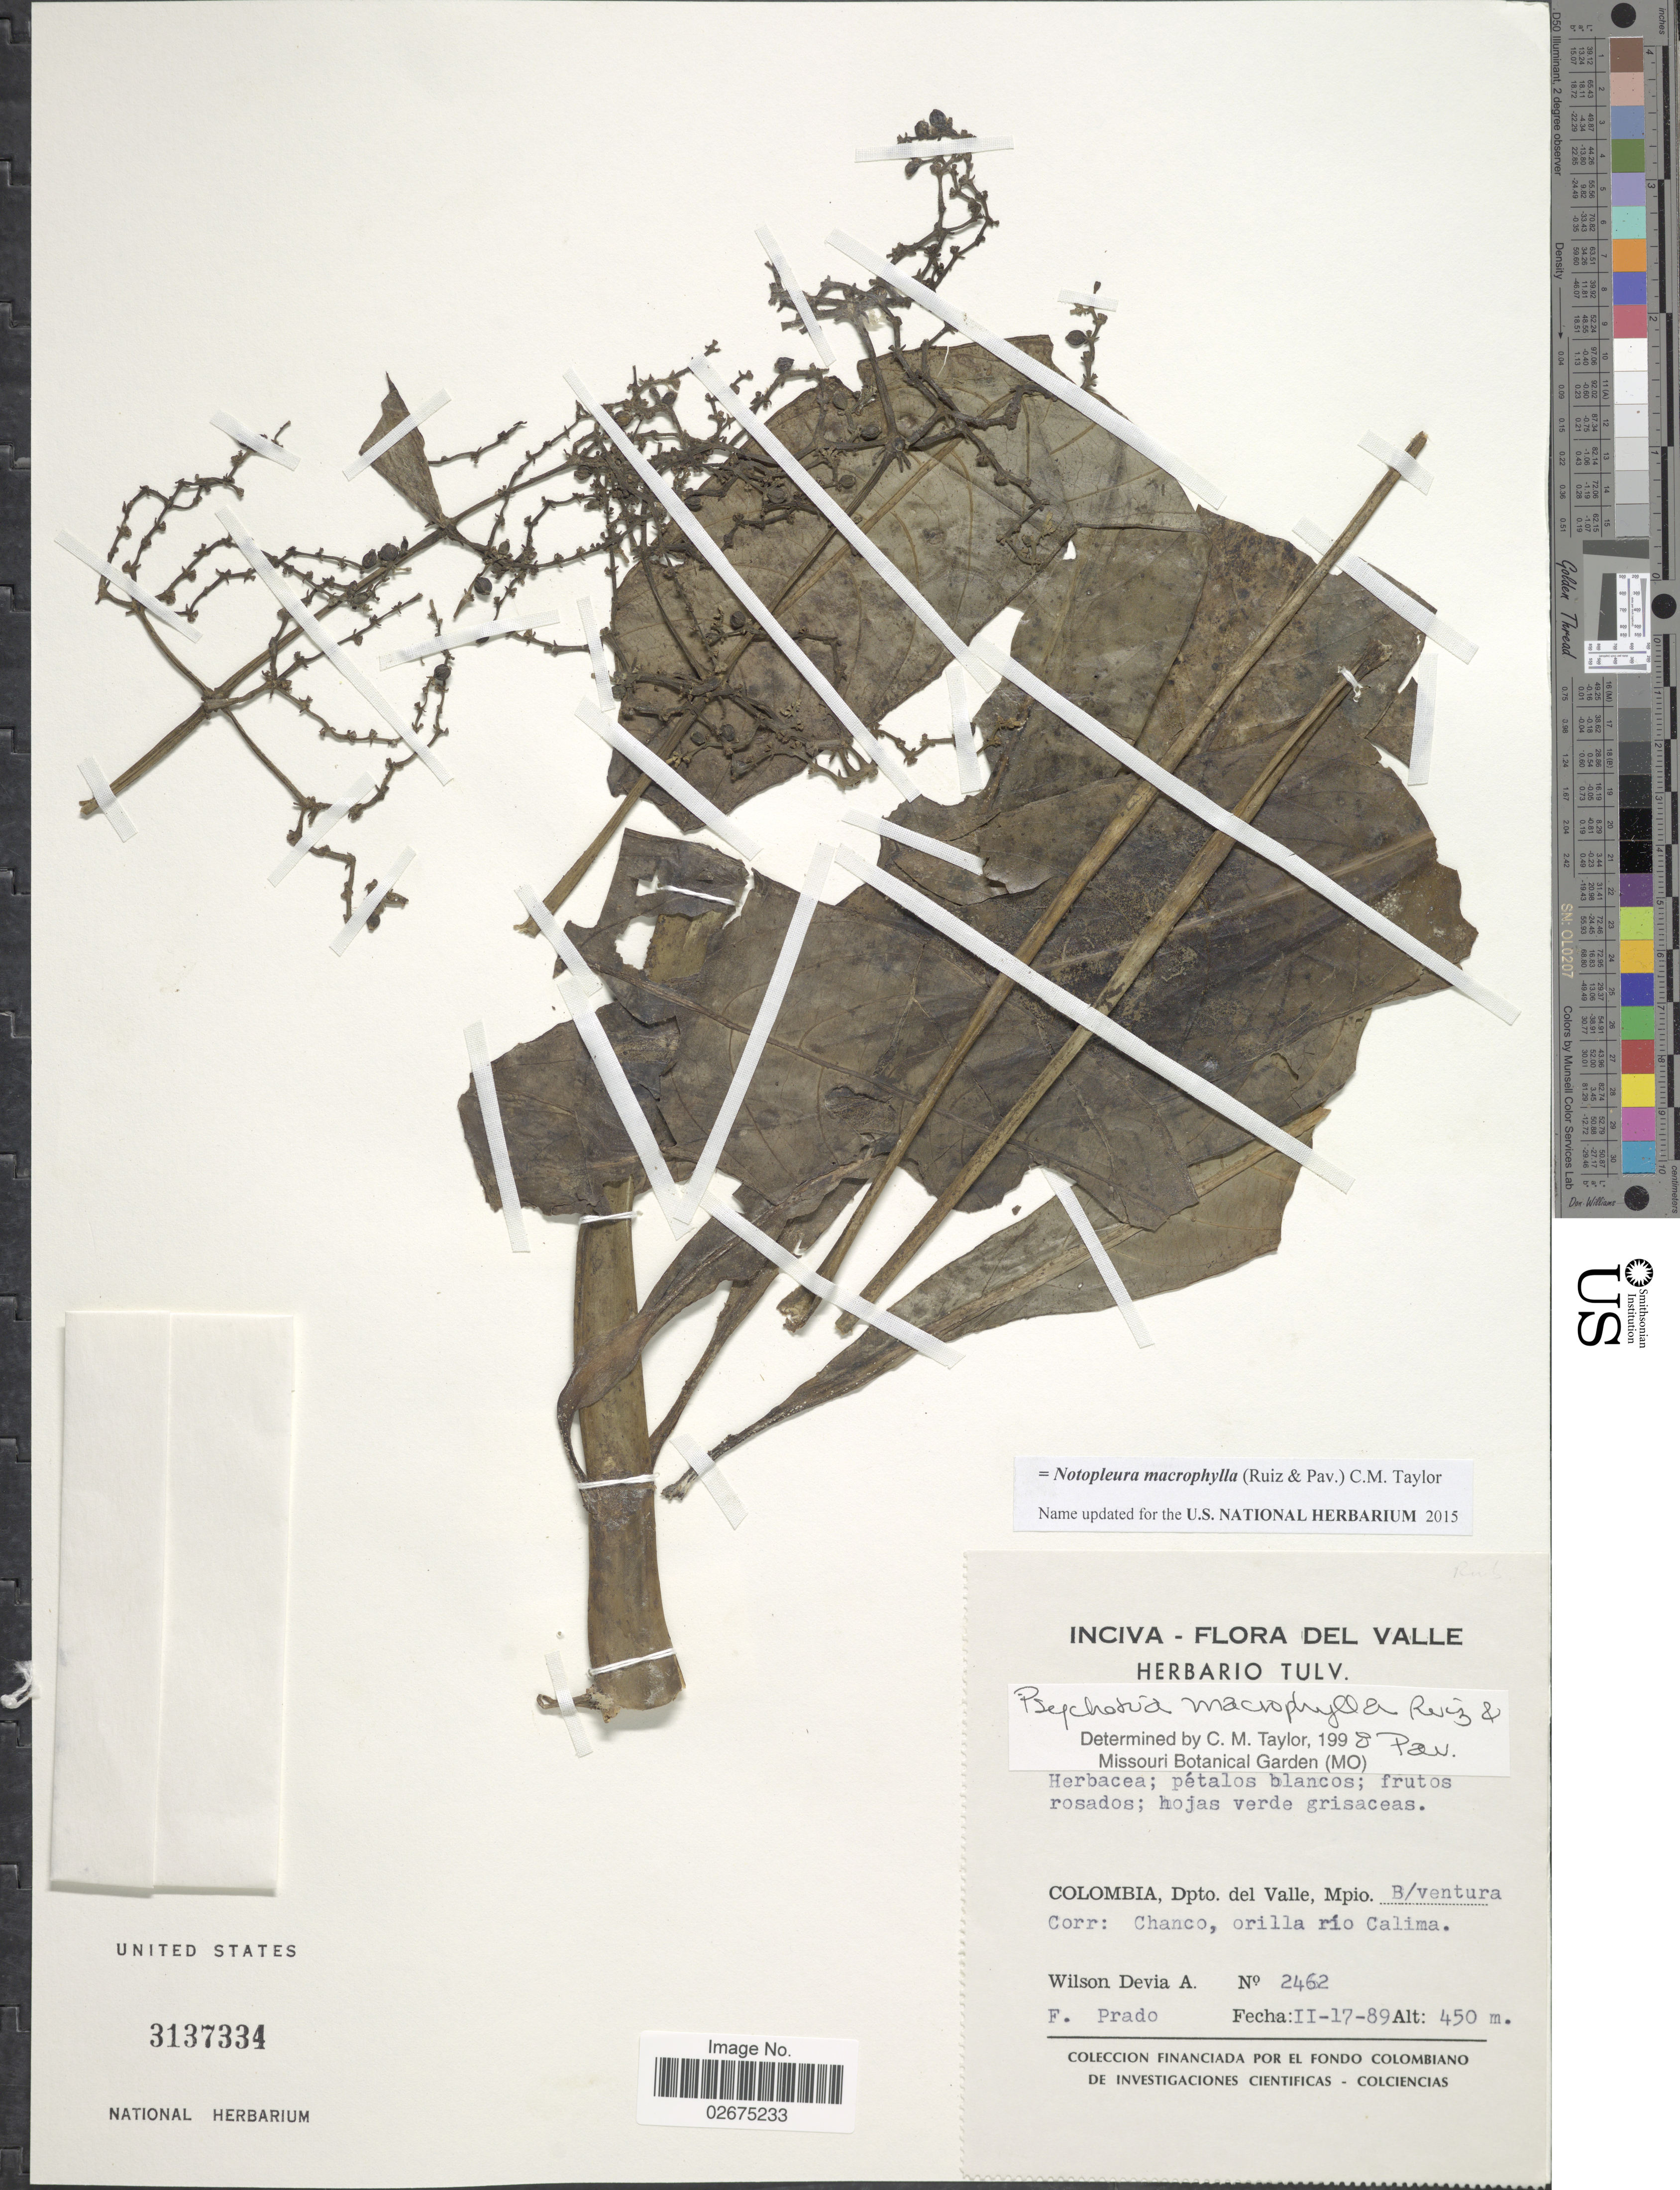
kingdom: Plantae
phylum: Tracheophyta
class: Magnoliopsida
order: Gentianales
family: Rubiaceae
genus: Notopleura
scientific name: Notopleura macrophylla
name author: (Ruiz & Pav.) C.M. Taylor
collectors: W. Devia A. & F. Prado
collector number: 2462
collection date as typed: Transcribed d/m/y: 17/2/89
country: Colombia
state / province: Valle del Cauca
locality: Del Valle, Dpto del Valle, Mpio B/ventura. Corr: Chanco, orilla río Calima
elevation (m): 450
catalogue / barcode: US 3137334